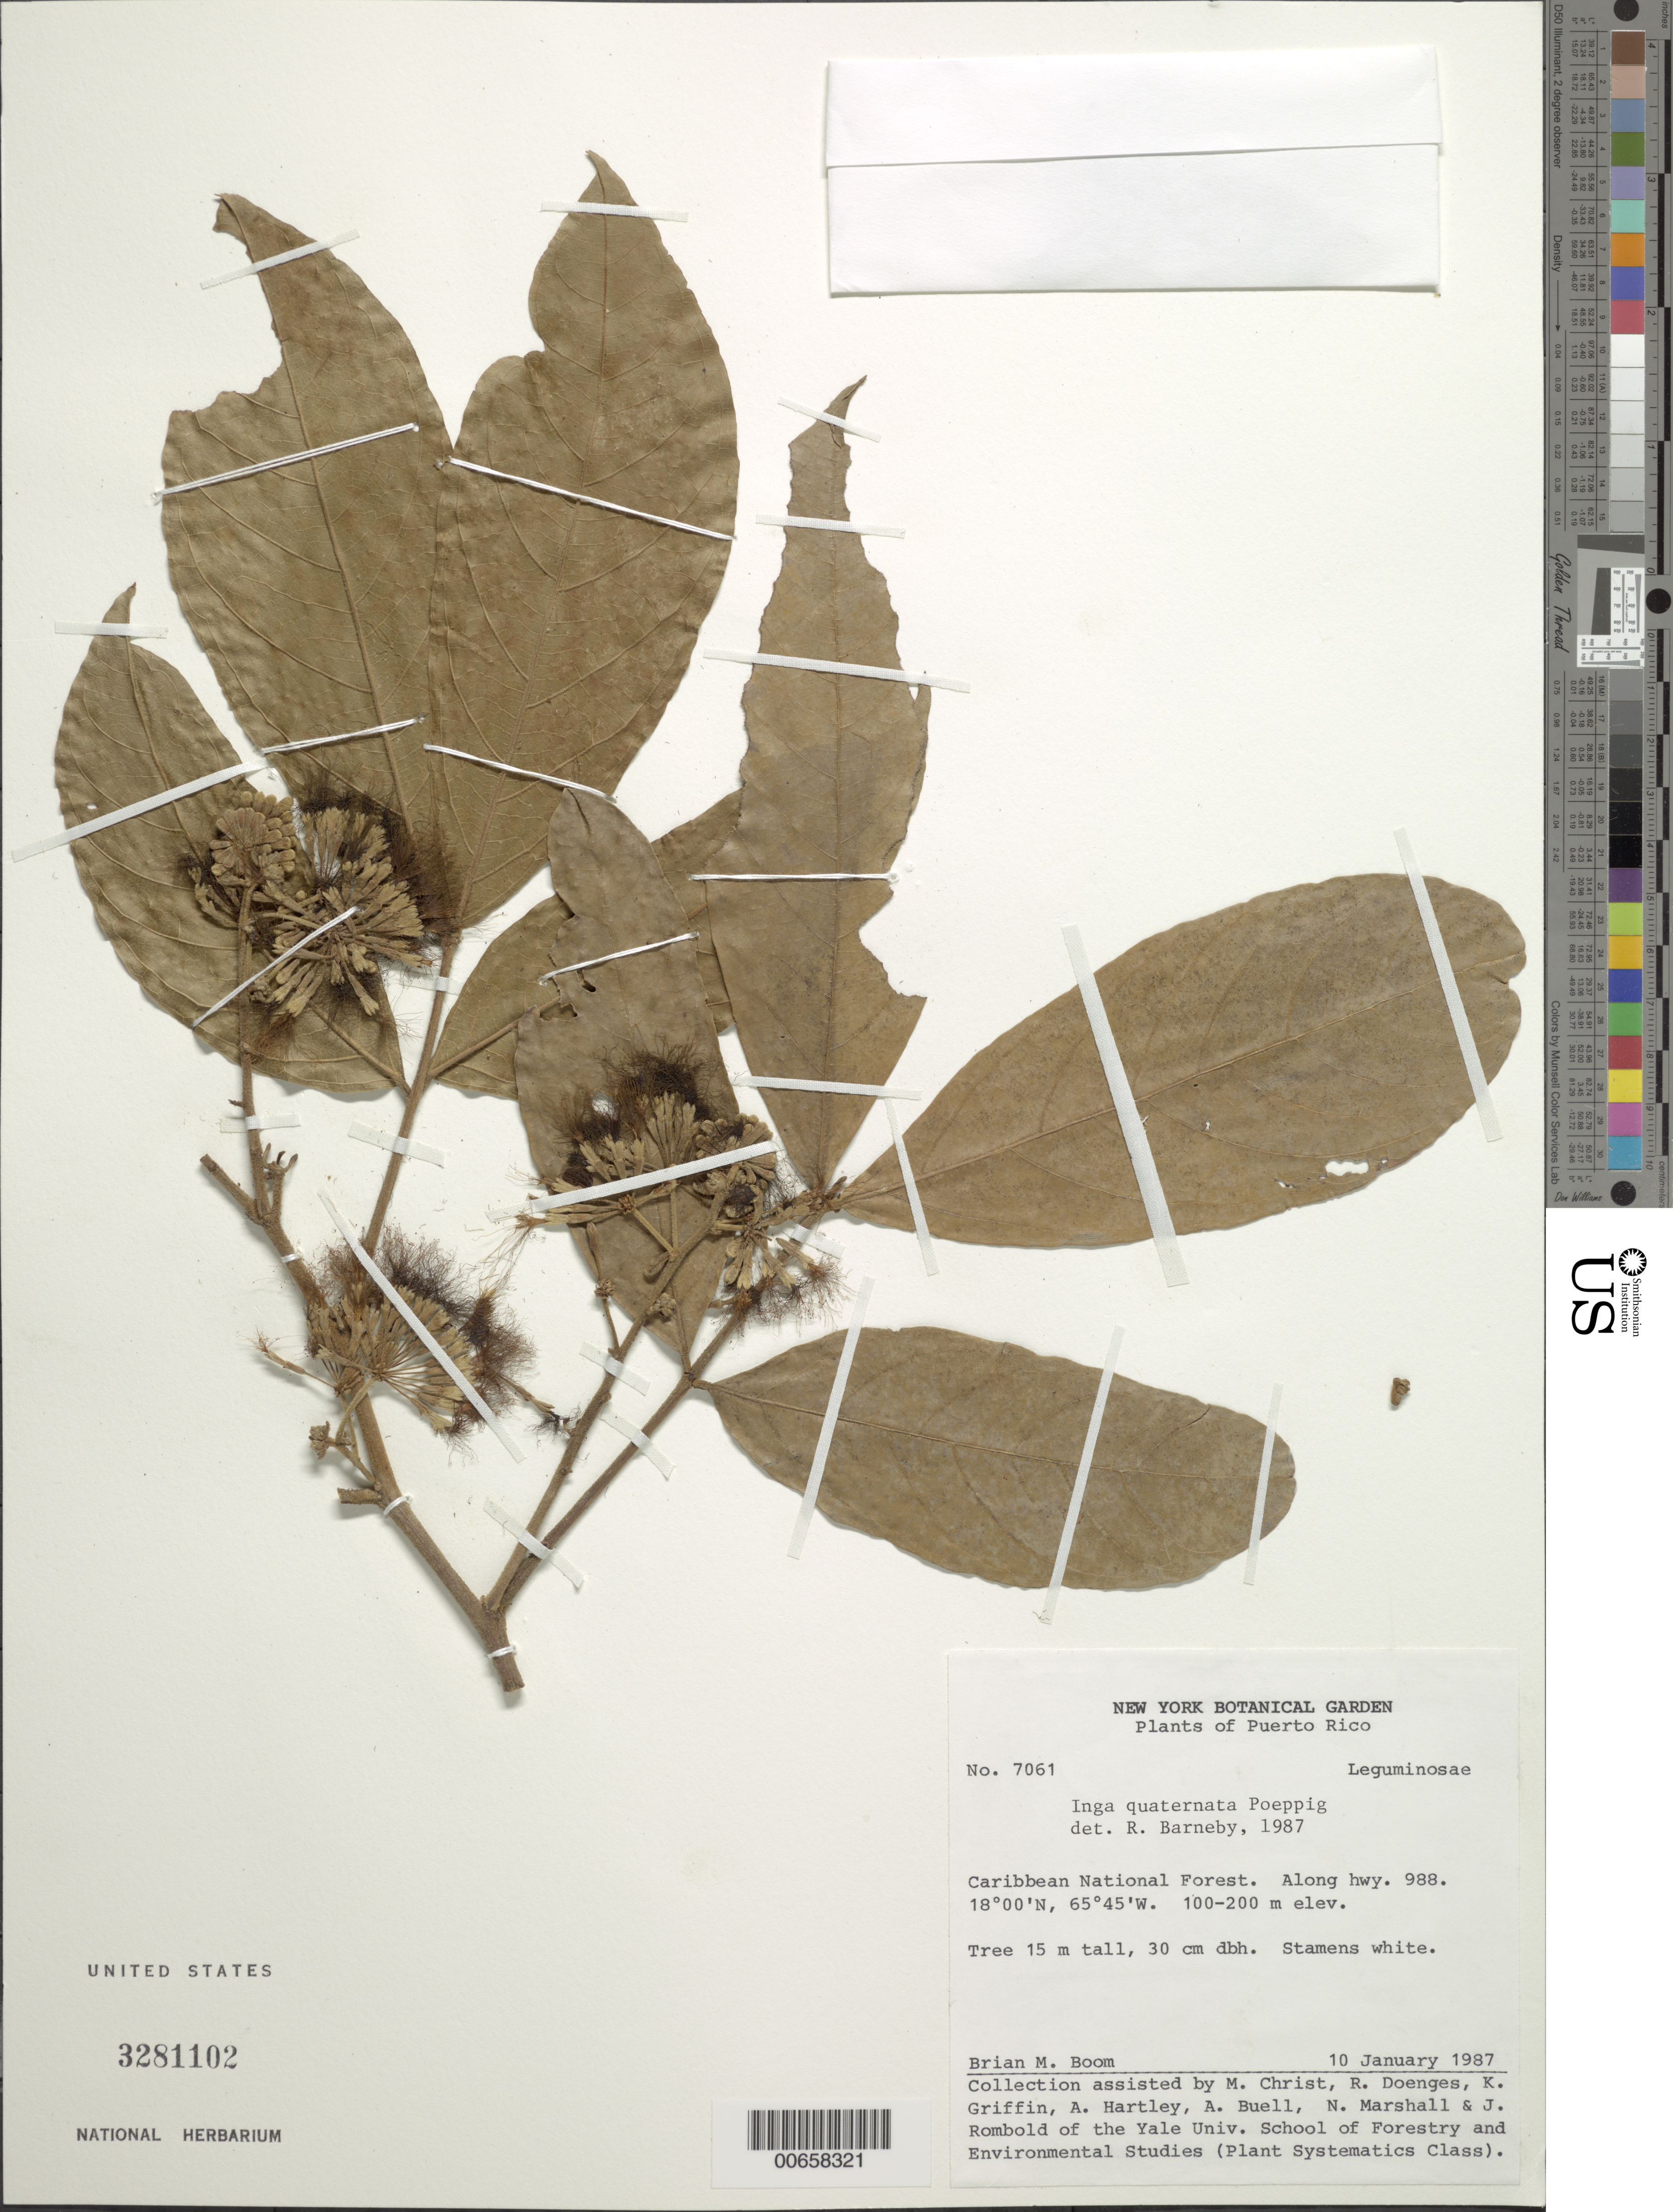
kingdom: Plantae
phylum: Tracheophyta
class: Magnoliopsida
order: Fabales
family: Fabaceae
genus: Inga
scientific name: Inga quaternata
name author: Poepp. & Endl.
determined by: Barneby, Rupert C., (NY)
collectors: B. M. Boom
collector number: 7061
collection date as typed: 10 Jan 1987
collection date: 1987-01-10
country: Puerto Rico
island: Greater Antilles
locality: Carib. Natl. Forest, along hwy 988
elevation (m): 100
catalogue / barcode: US 3281102